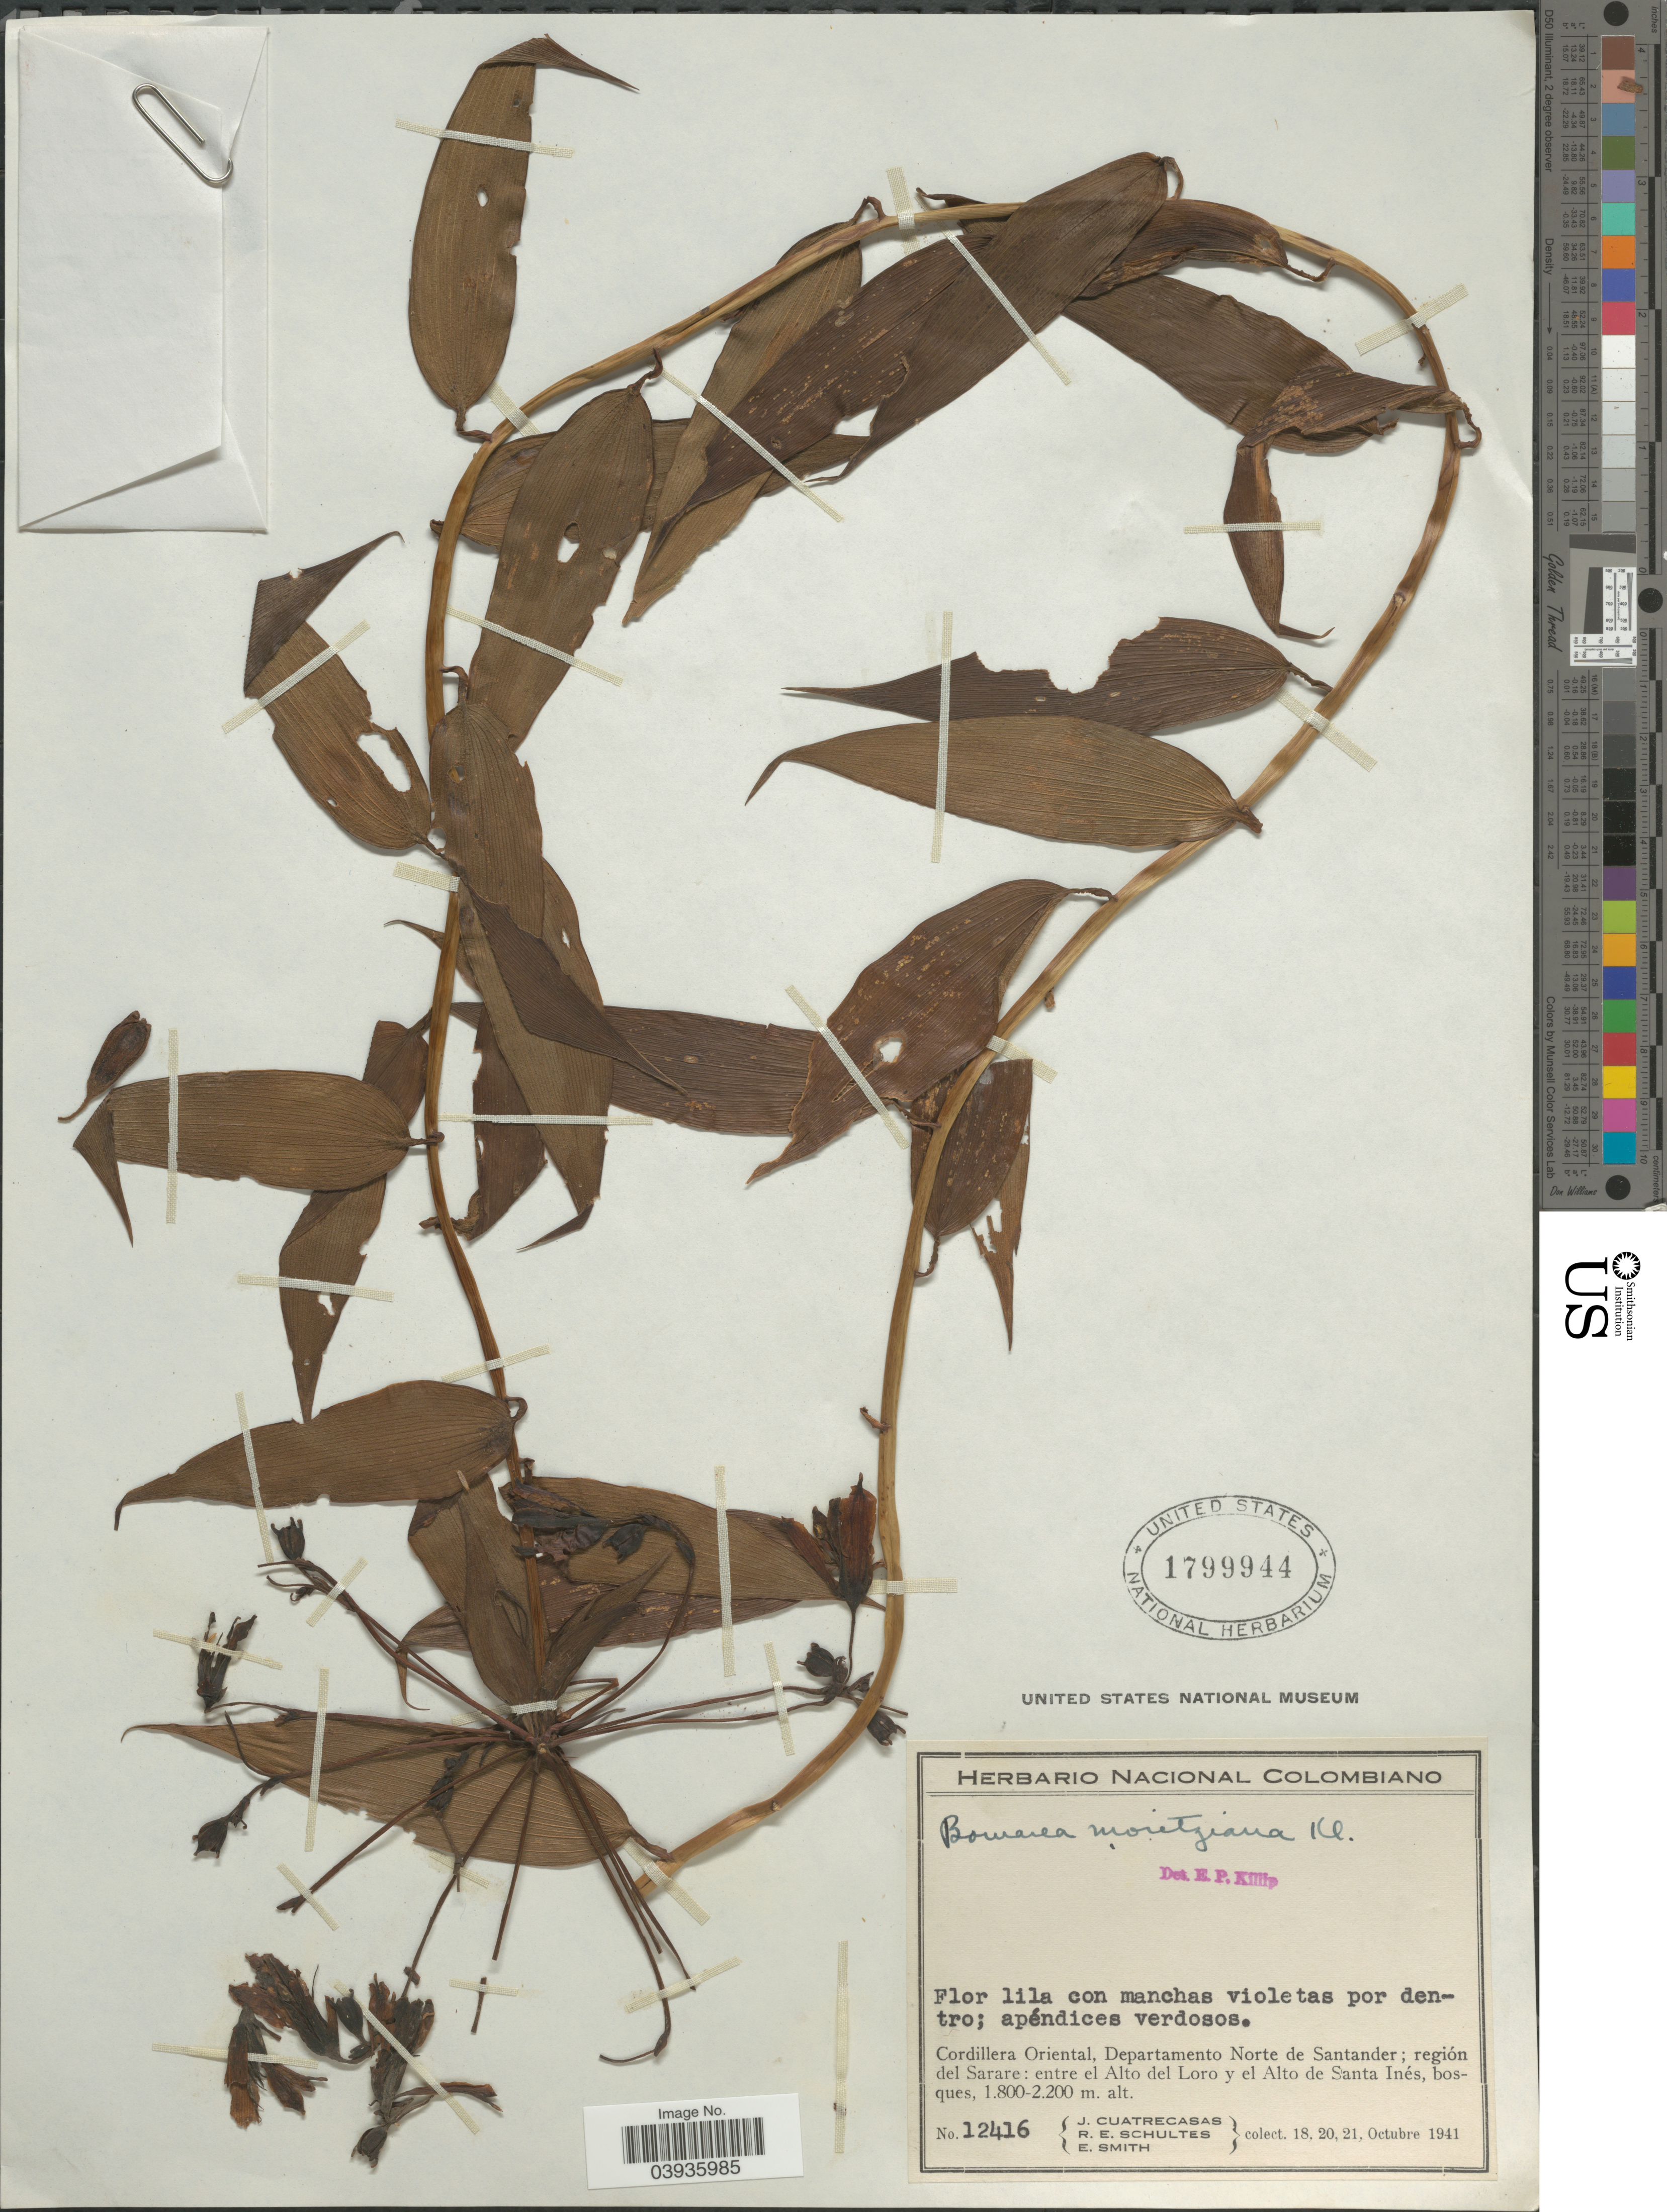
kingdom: Plantae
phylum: Tracheophyta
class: Liliopsida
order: Liliales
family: Alstroemeriaceae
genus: Bomarea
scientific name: Bomarea moritziana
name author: Klotzsch ex Kunth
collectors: J. Cuatrecasas, R. E. Schultes & E. Smith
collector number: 12416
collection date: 1941-10-18/1941-10-21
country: Colombia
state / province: Norte de Santander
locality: Cordillera Oriental, Departamento Norte de Santander; región del Sarare: entre el Alto del Loro y el Alto de Santa Inés.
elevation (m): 1800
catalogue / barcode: US 1799944